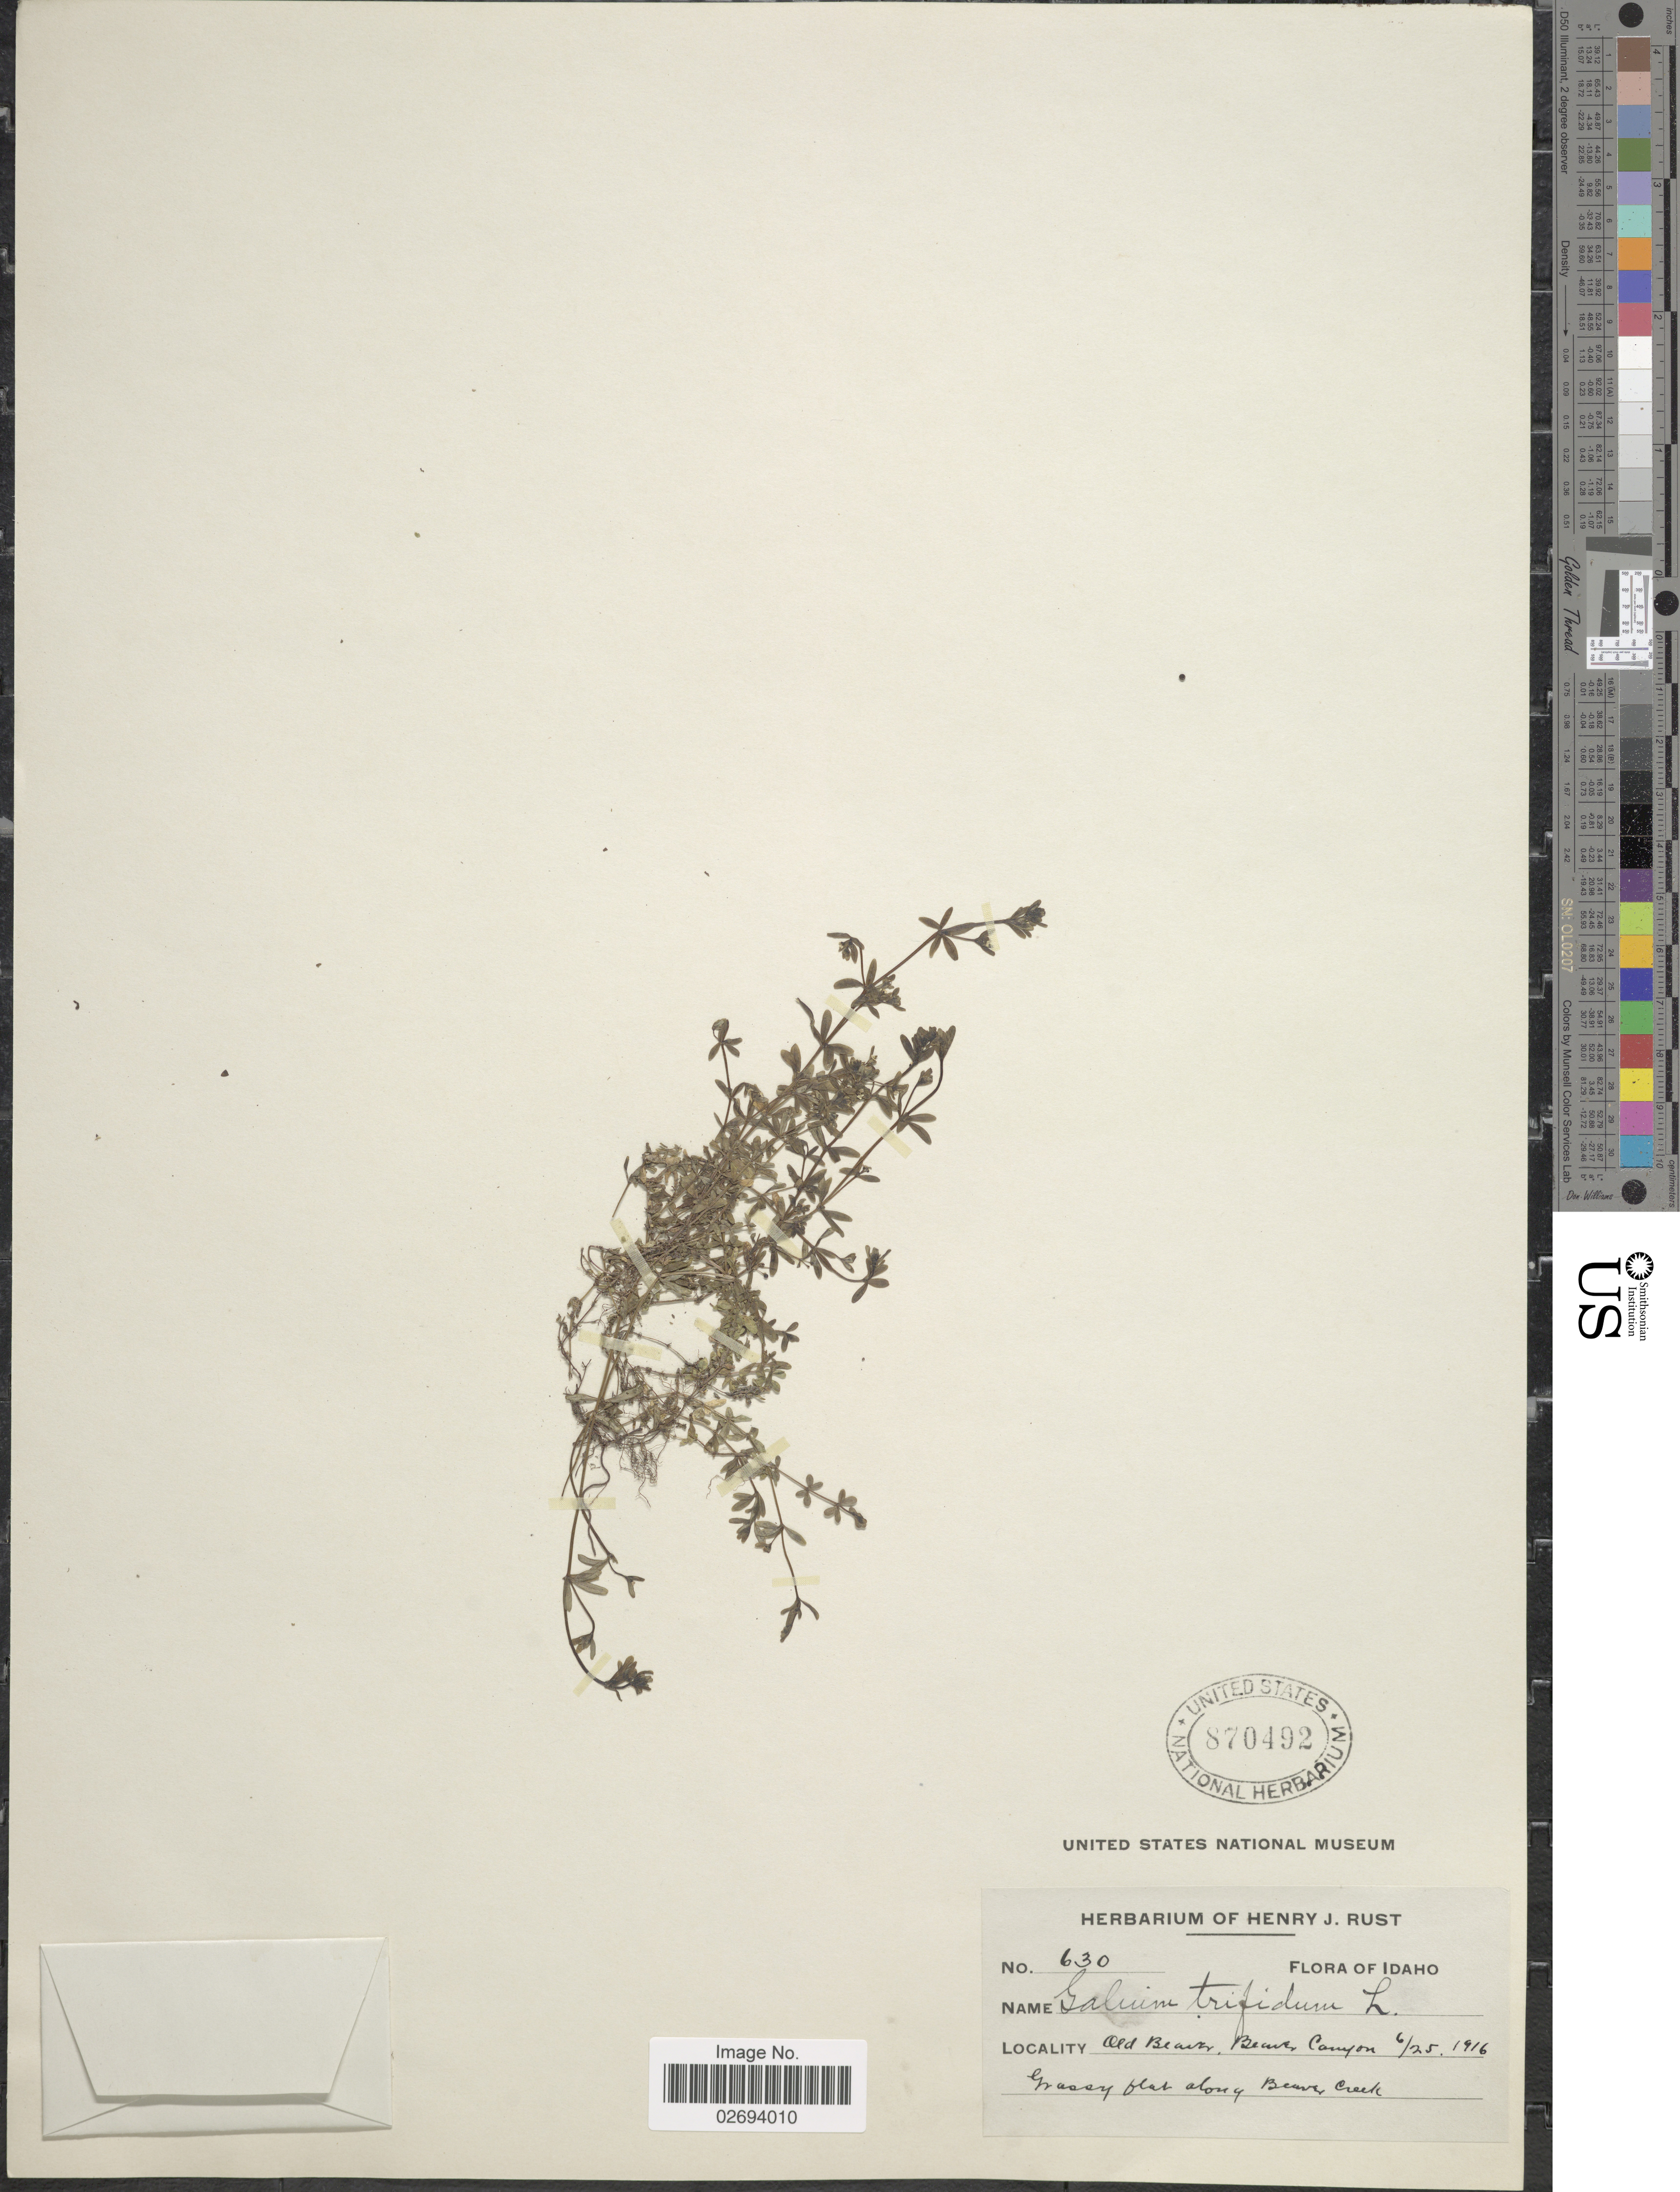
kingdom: Plantae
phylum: Tracheophyta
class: Magnoliopsida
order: Gentianales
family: Rubiaceae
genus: Galium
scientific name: Galium trifidum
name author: L.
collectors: ex herb. Henry J. Rust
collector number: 630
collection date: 1916-06-25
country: United States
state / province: Idaho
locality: Old Beaver, Beaver Canyon. Grassy flat along Beaver Creek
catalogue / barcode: US 870492